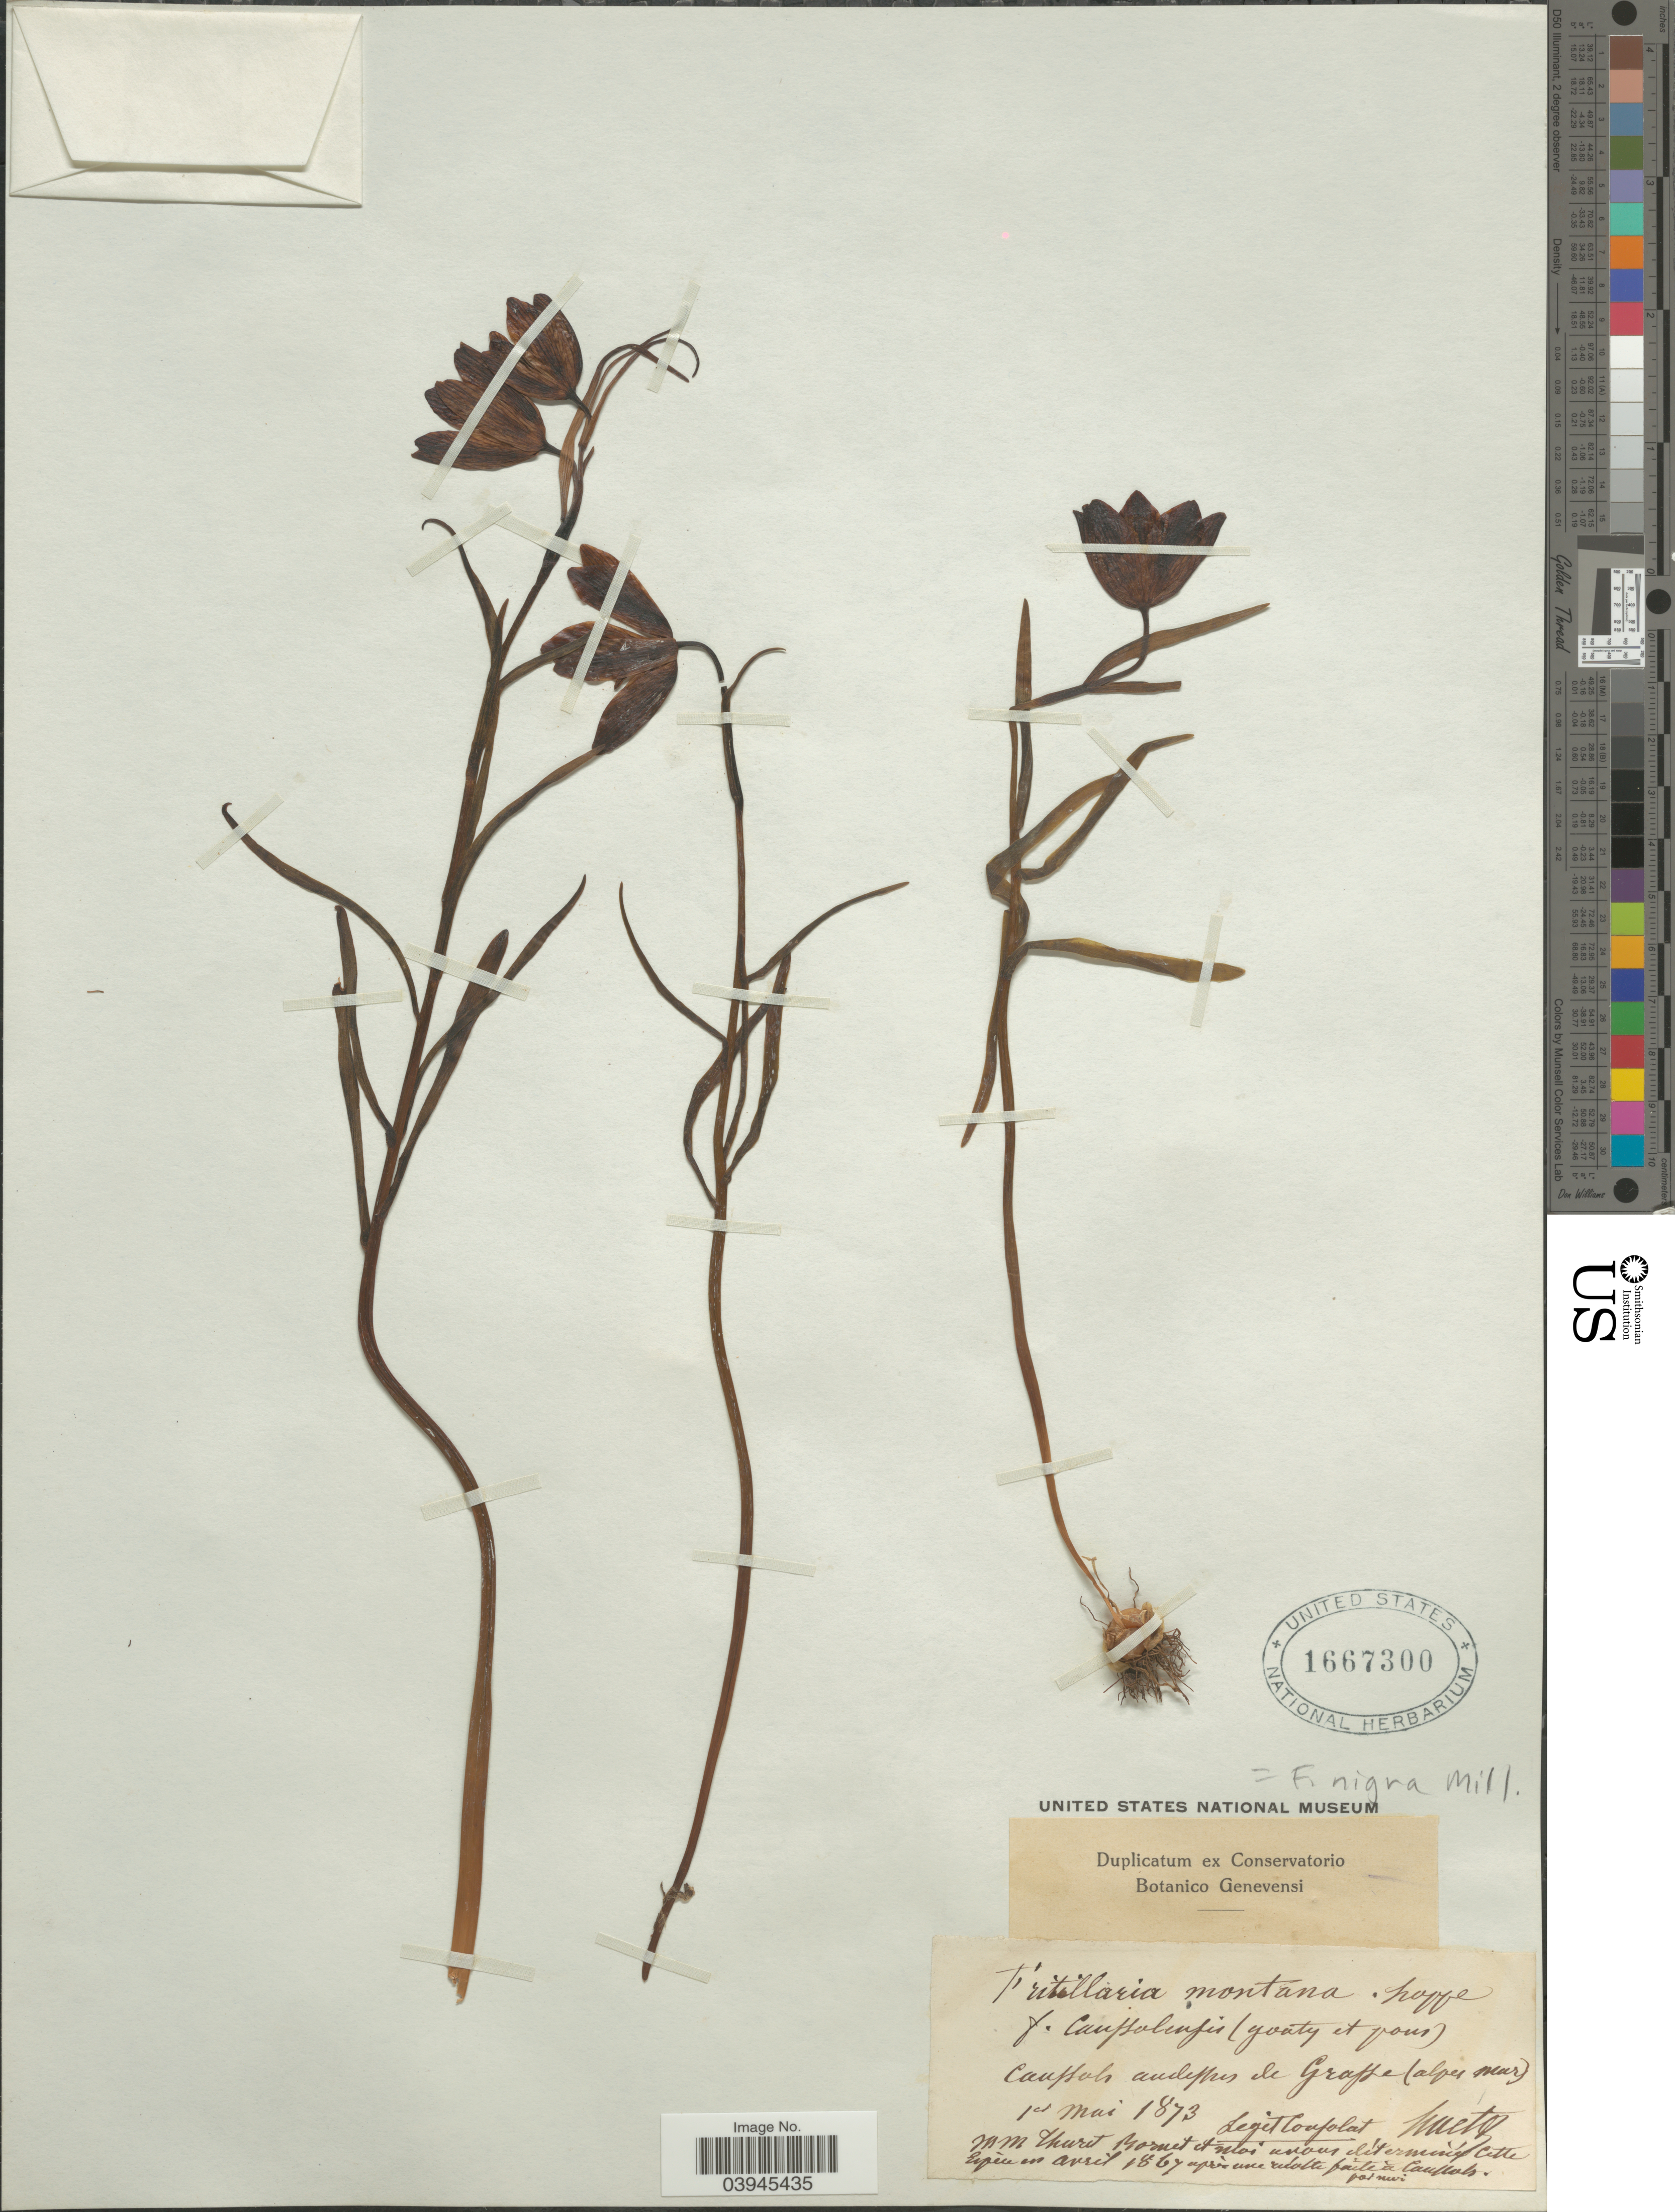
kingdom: Plantae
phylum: Tracheophyta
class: Liliopsida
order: Liliales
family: Liliaceae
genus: Fritillaria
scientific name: Fritillaria pontica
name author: Wahlenb.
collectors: Muetz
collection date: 1873-05-01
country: France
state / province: Provence-Alpes-Côte d'Azur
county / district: Alpes-Maritimes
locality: Caussols audesses de Grasse (alpes mar).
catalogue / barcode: US 1667300